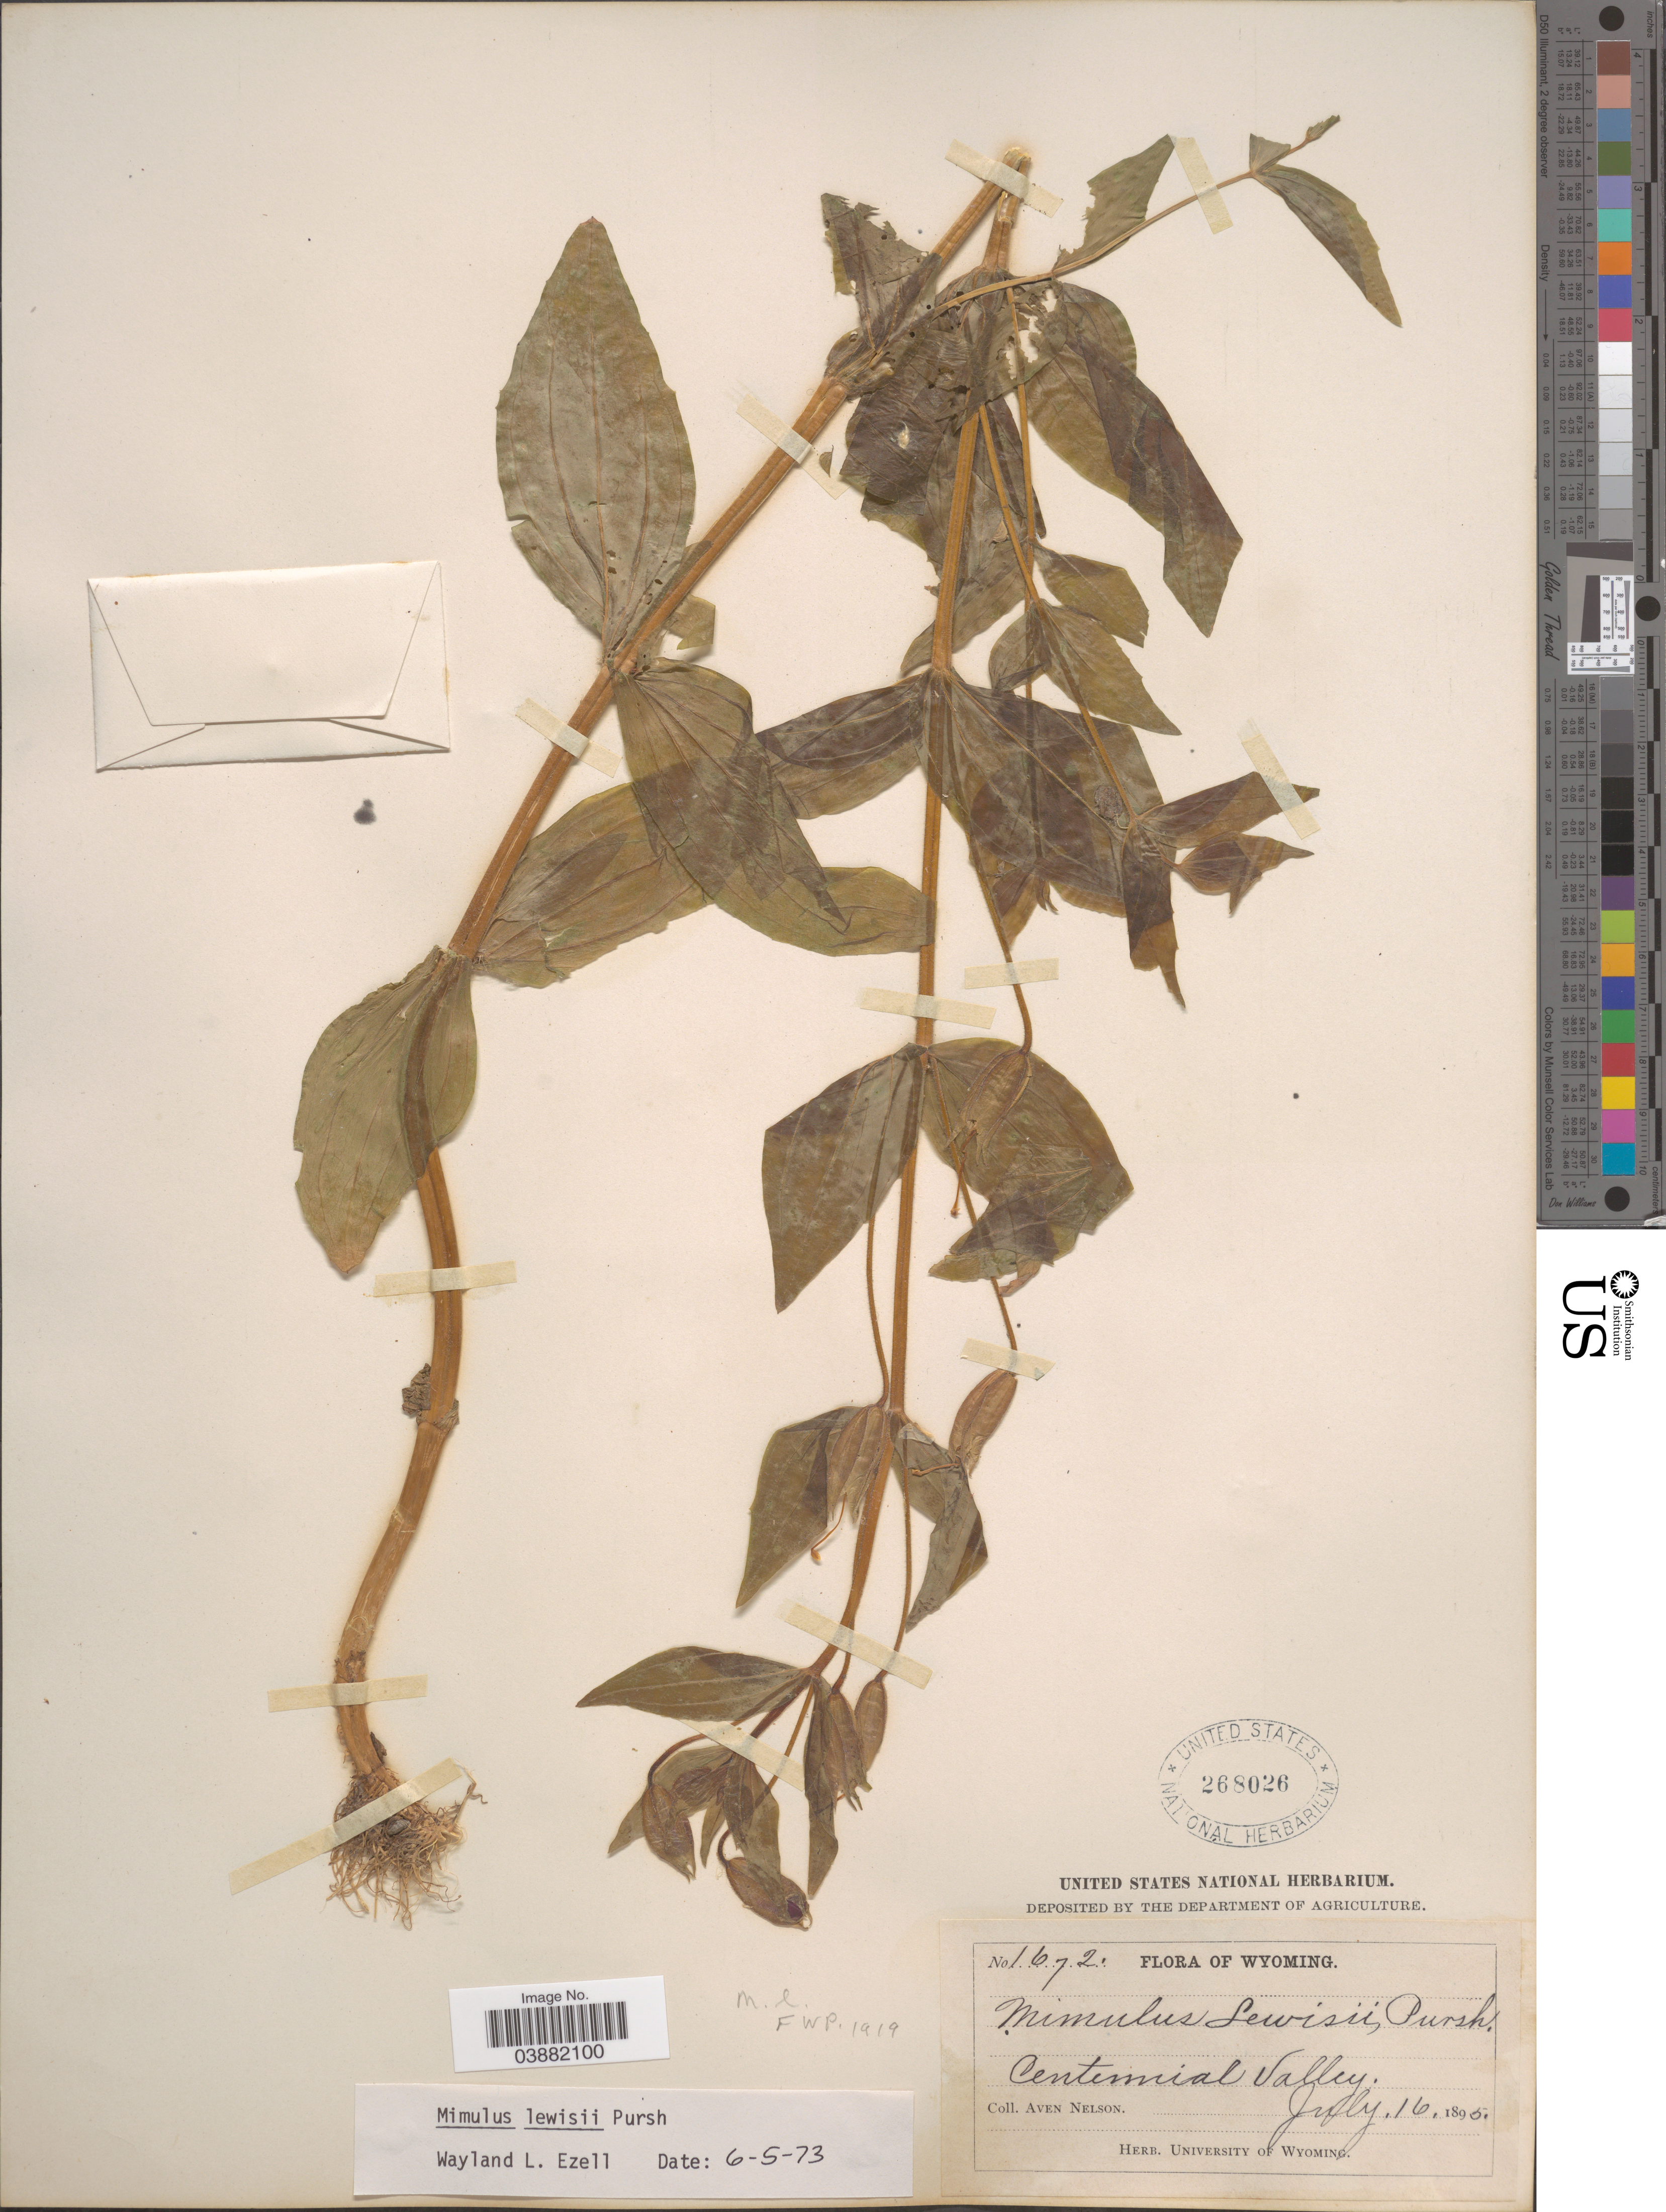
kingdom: Plantae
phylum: Tracheophyta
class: Magnoliopsida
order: Lamiales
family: Phrymaceae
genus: Mimulus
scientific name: Mimulus lewisii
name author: Pursh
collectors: A. Nelson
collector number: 1672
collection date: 1895-07-16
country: United States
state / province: Wyoming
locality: Centennial Valley.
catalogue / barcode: US 268026